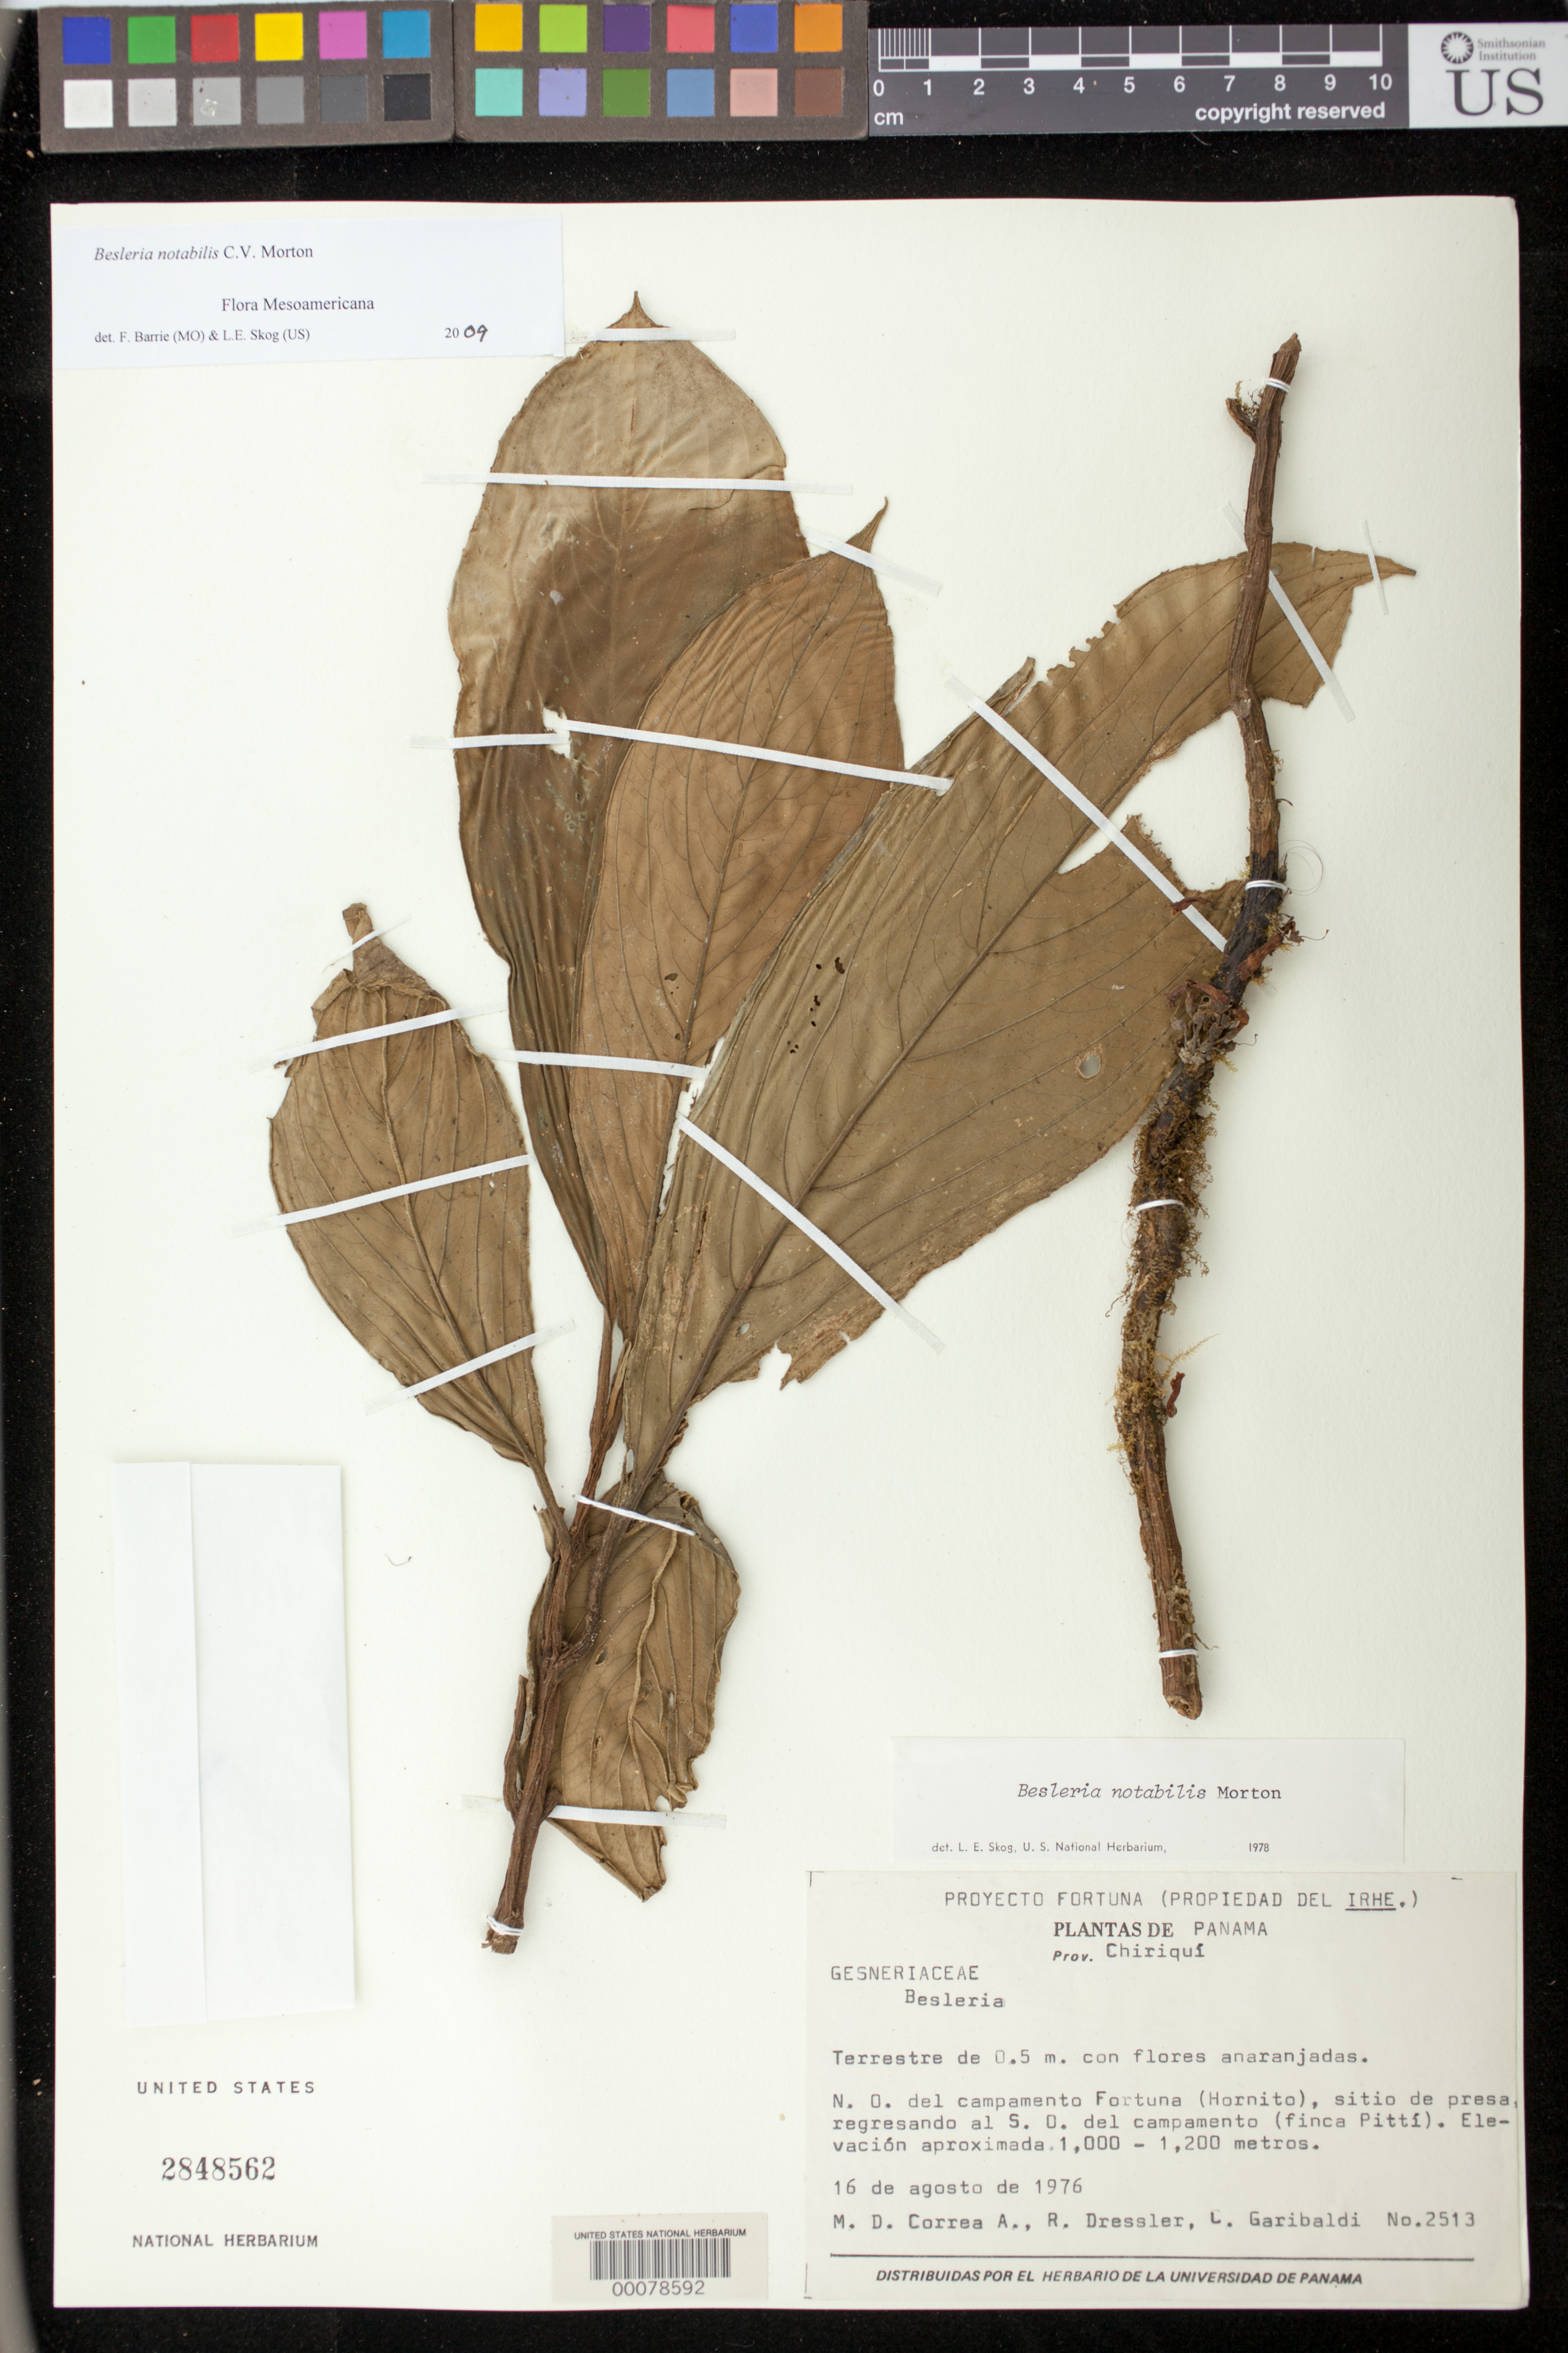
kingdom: Plantae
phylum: Tracheophyta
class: Magnoliopsida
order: Lamiales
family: Gesneriaceae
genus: Besleria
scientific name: Besleria notabilis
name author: C.V. Morton in Standl.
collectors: M. D. Corrêa-A. & et al.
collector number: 2513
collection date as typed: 16 Aug 1976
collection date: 1976-08-16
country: Panama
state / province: Chiriquí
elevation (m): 1000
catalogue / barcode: US 2848562